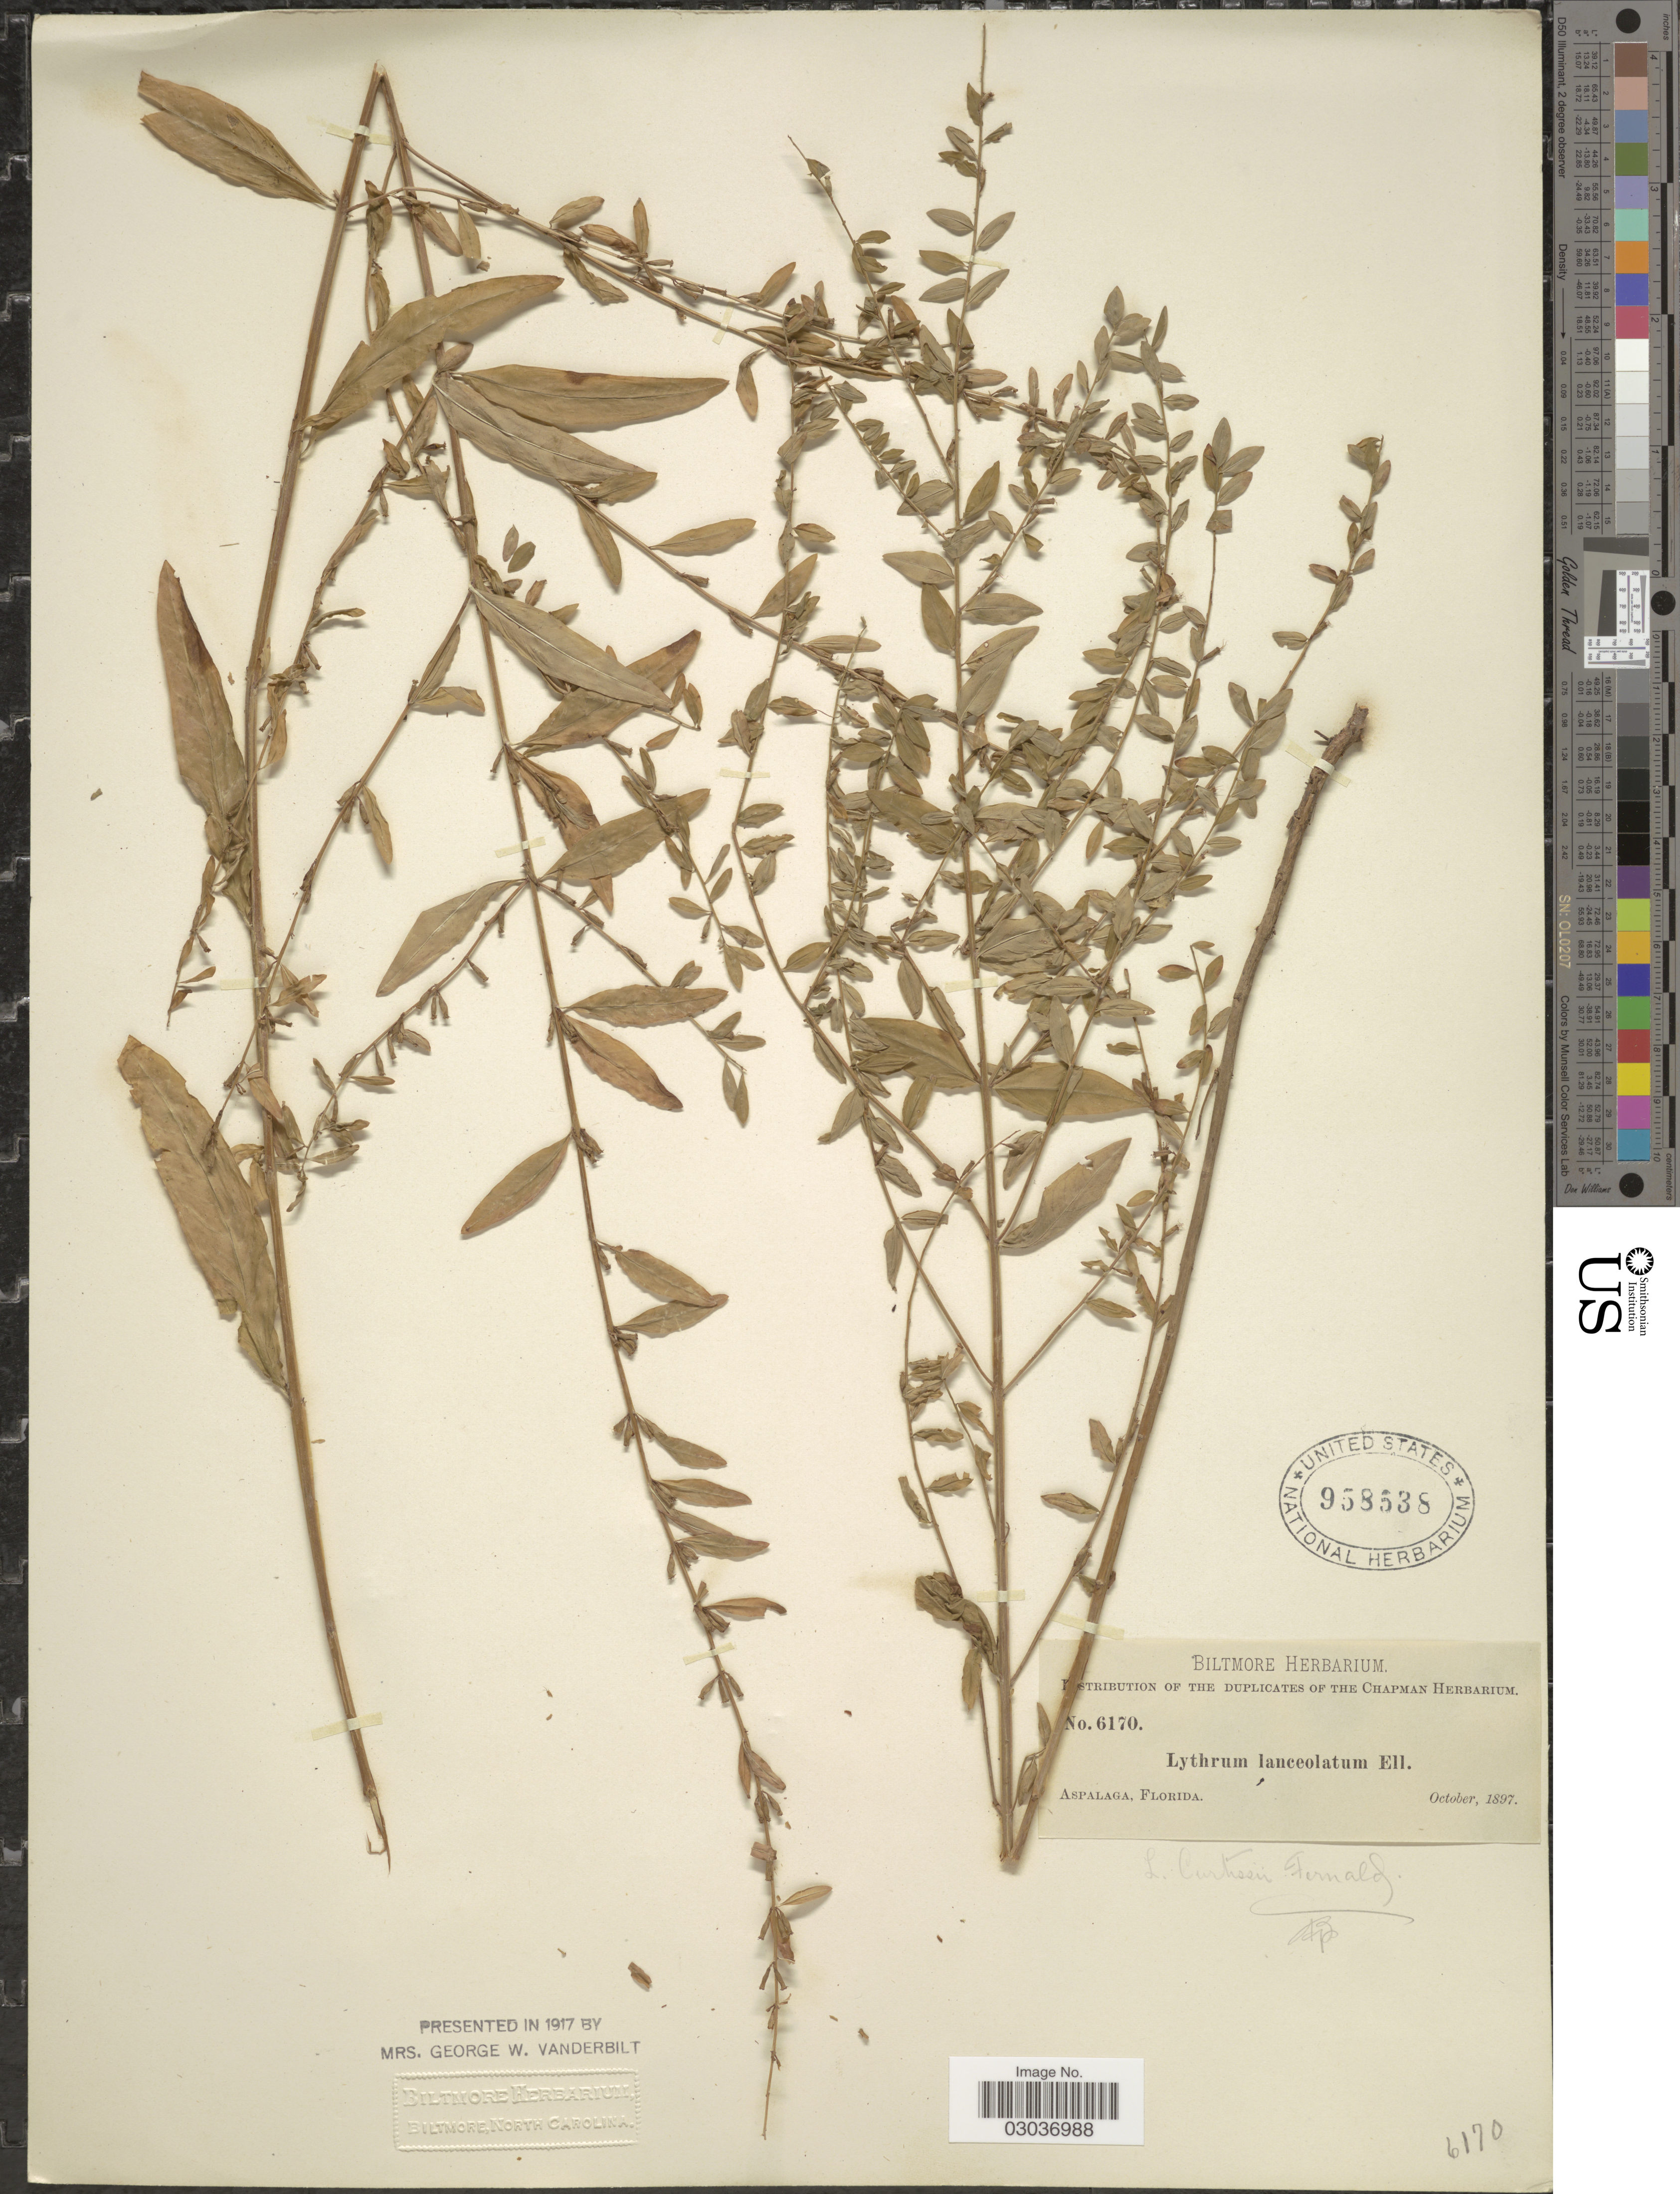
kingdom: Plantae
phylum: Tracheophyta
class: Magnoliopsida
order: Myrtales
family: Lythraceae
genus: Lythrum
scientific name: Lythrum curtissii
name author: Fernald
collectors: ex herb. Biltmore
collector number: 6170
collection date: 1897-10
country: United States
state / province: Florida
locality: Aspalaga.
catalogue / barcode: US 958538